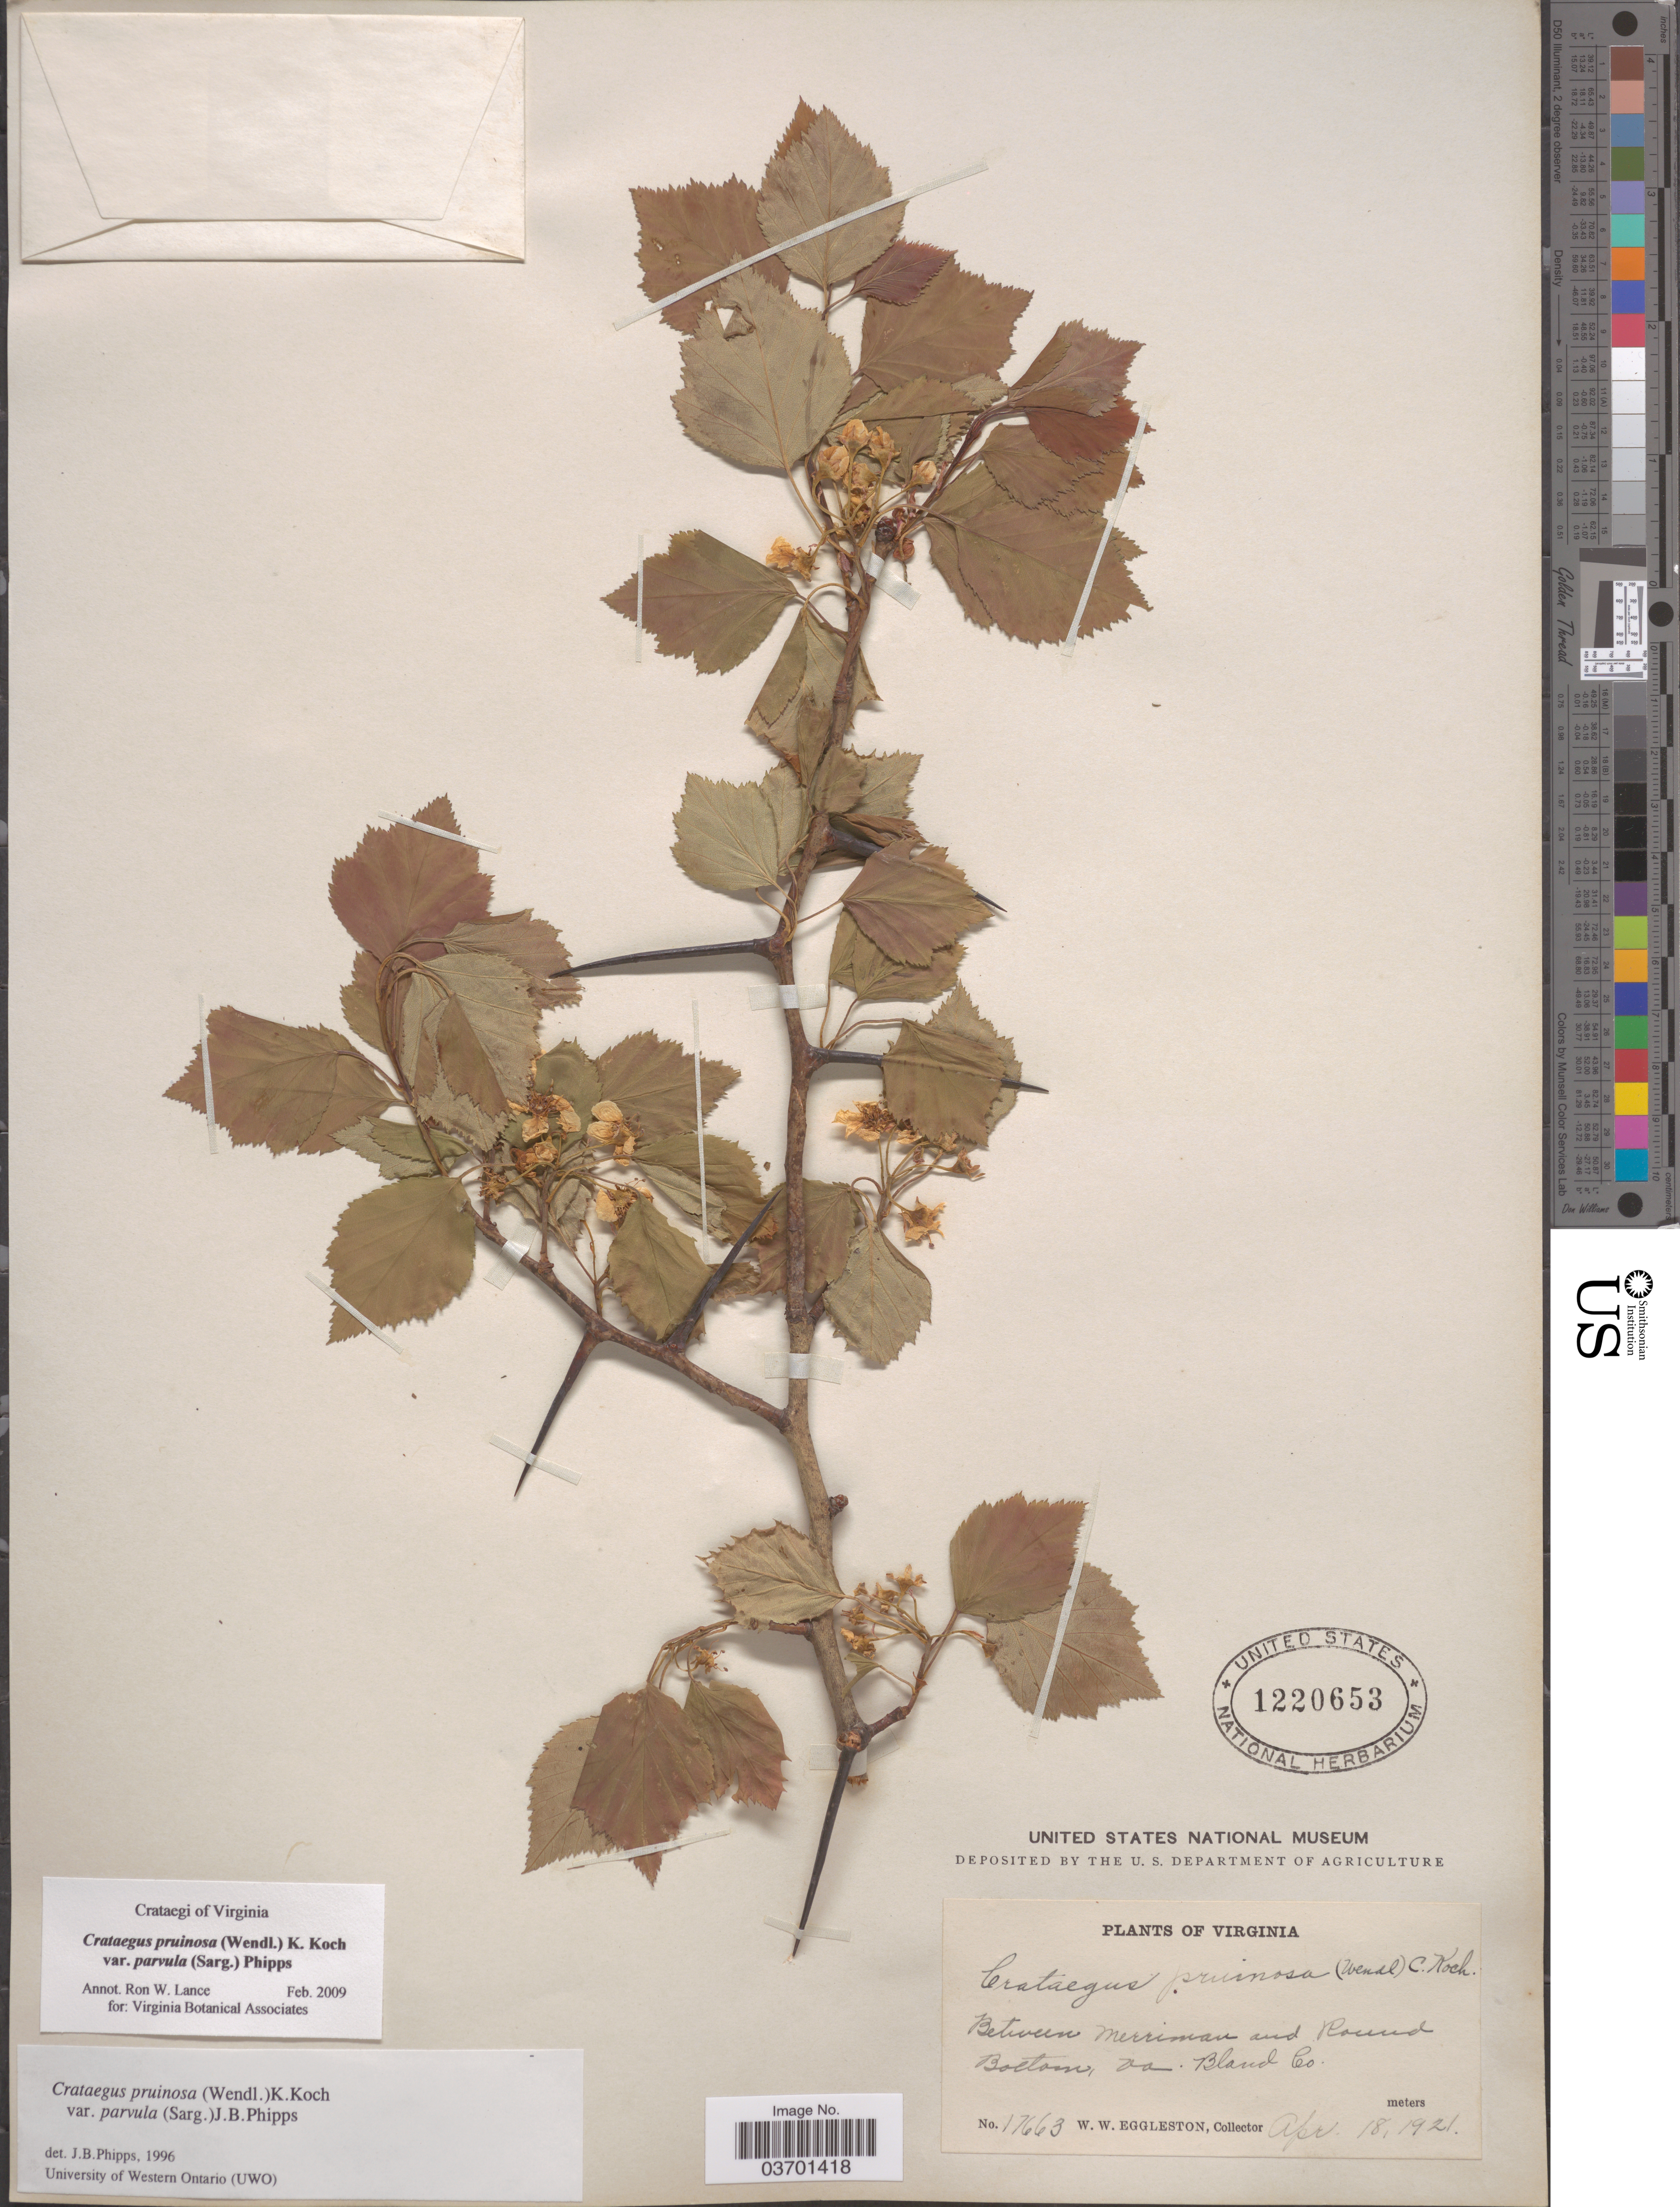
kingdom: Plantae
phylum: Tracheophyta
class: Magnoliopsida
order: Rosales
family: Rosaceae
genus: Crataegus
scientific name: Crataegus pruinosa var. parvula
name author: (Sarg.) J.B. Phipps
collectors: W. W. Eggleston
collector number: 17663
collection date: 1921-04-18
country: United States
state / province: Virginia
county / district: Bland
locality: Between Mecriman and Round Bottom.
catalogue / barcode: US 1220653